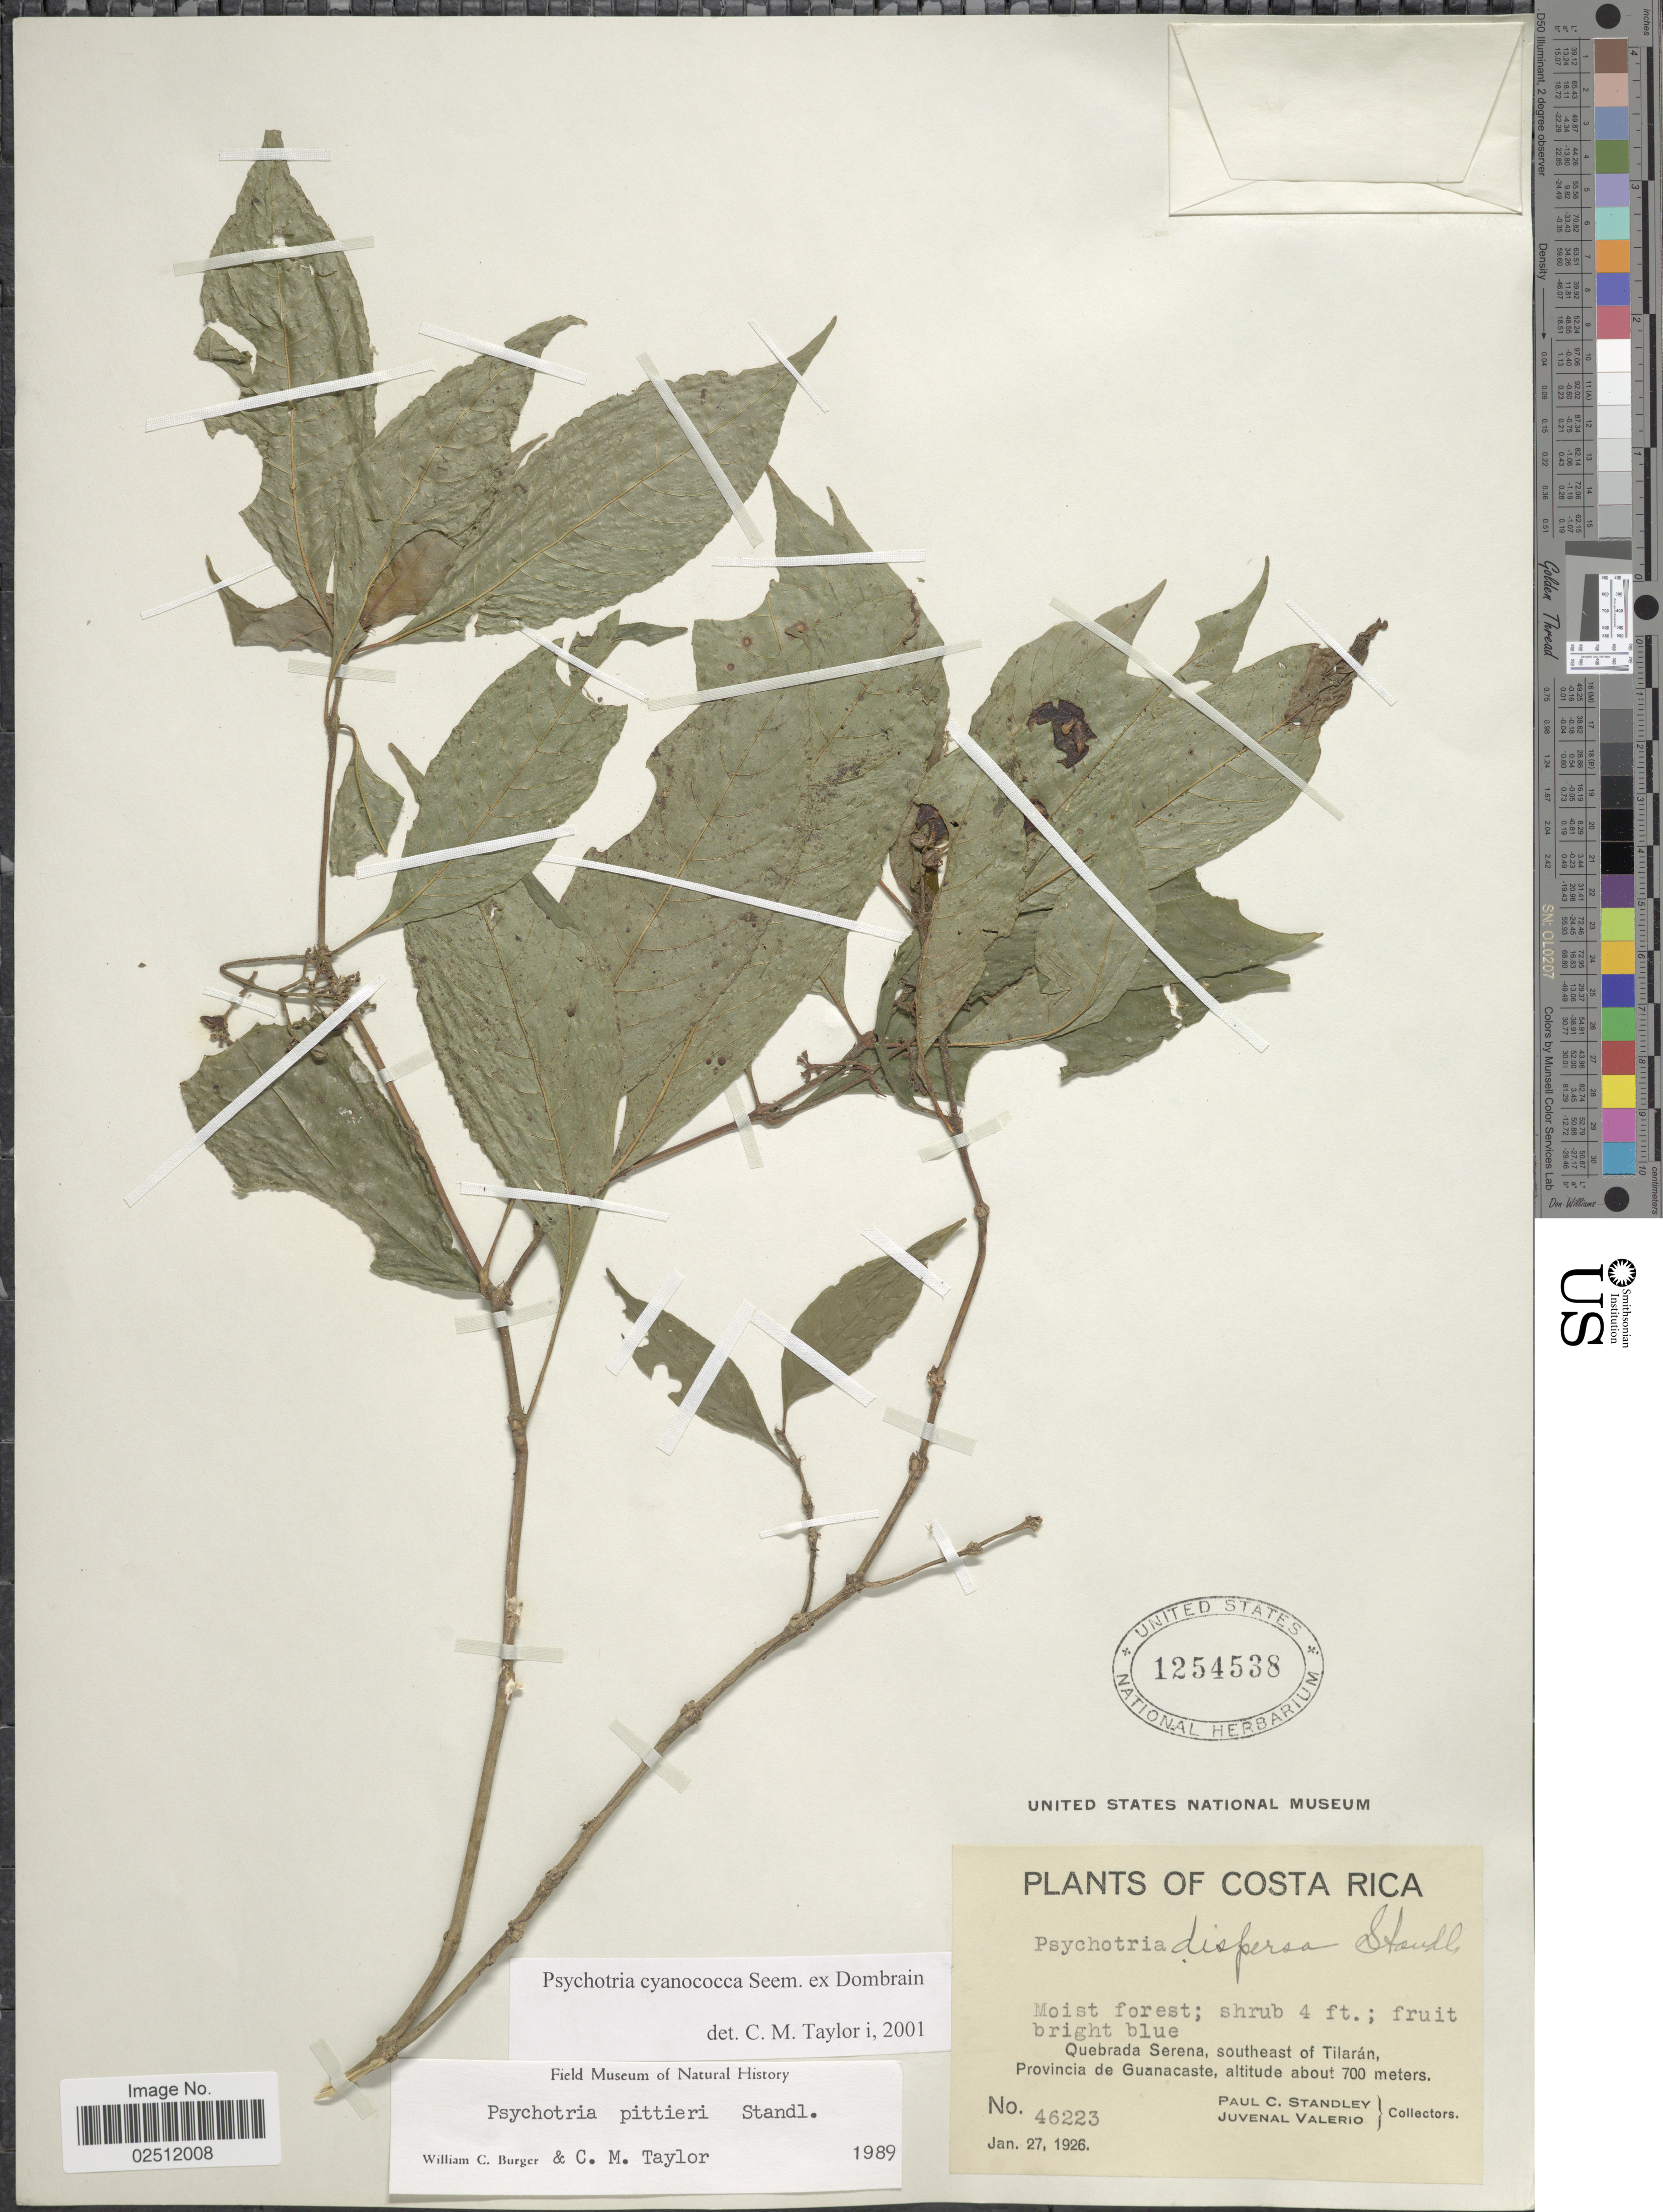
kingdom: Plantae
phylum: Tracheophyta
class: Magnoliopsida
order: Gentianales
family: Rubiaceae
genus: Psychotria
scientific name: Psychotria cyanococca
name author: Seem. ex Dombrain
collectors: P. C. Standley & J. Valerio R.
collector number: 46223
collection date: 1926-01-27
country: Costa Rica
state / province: Guanacaste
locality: Moist forest, Quebrada Serena, southeast of Tilarán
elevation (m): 700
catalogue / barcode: US 1254538